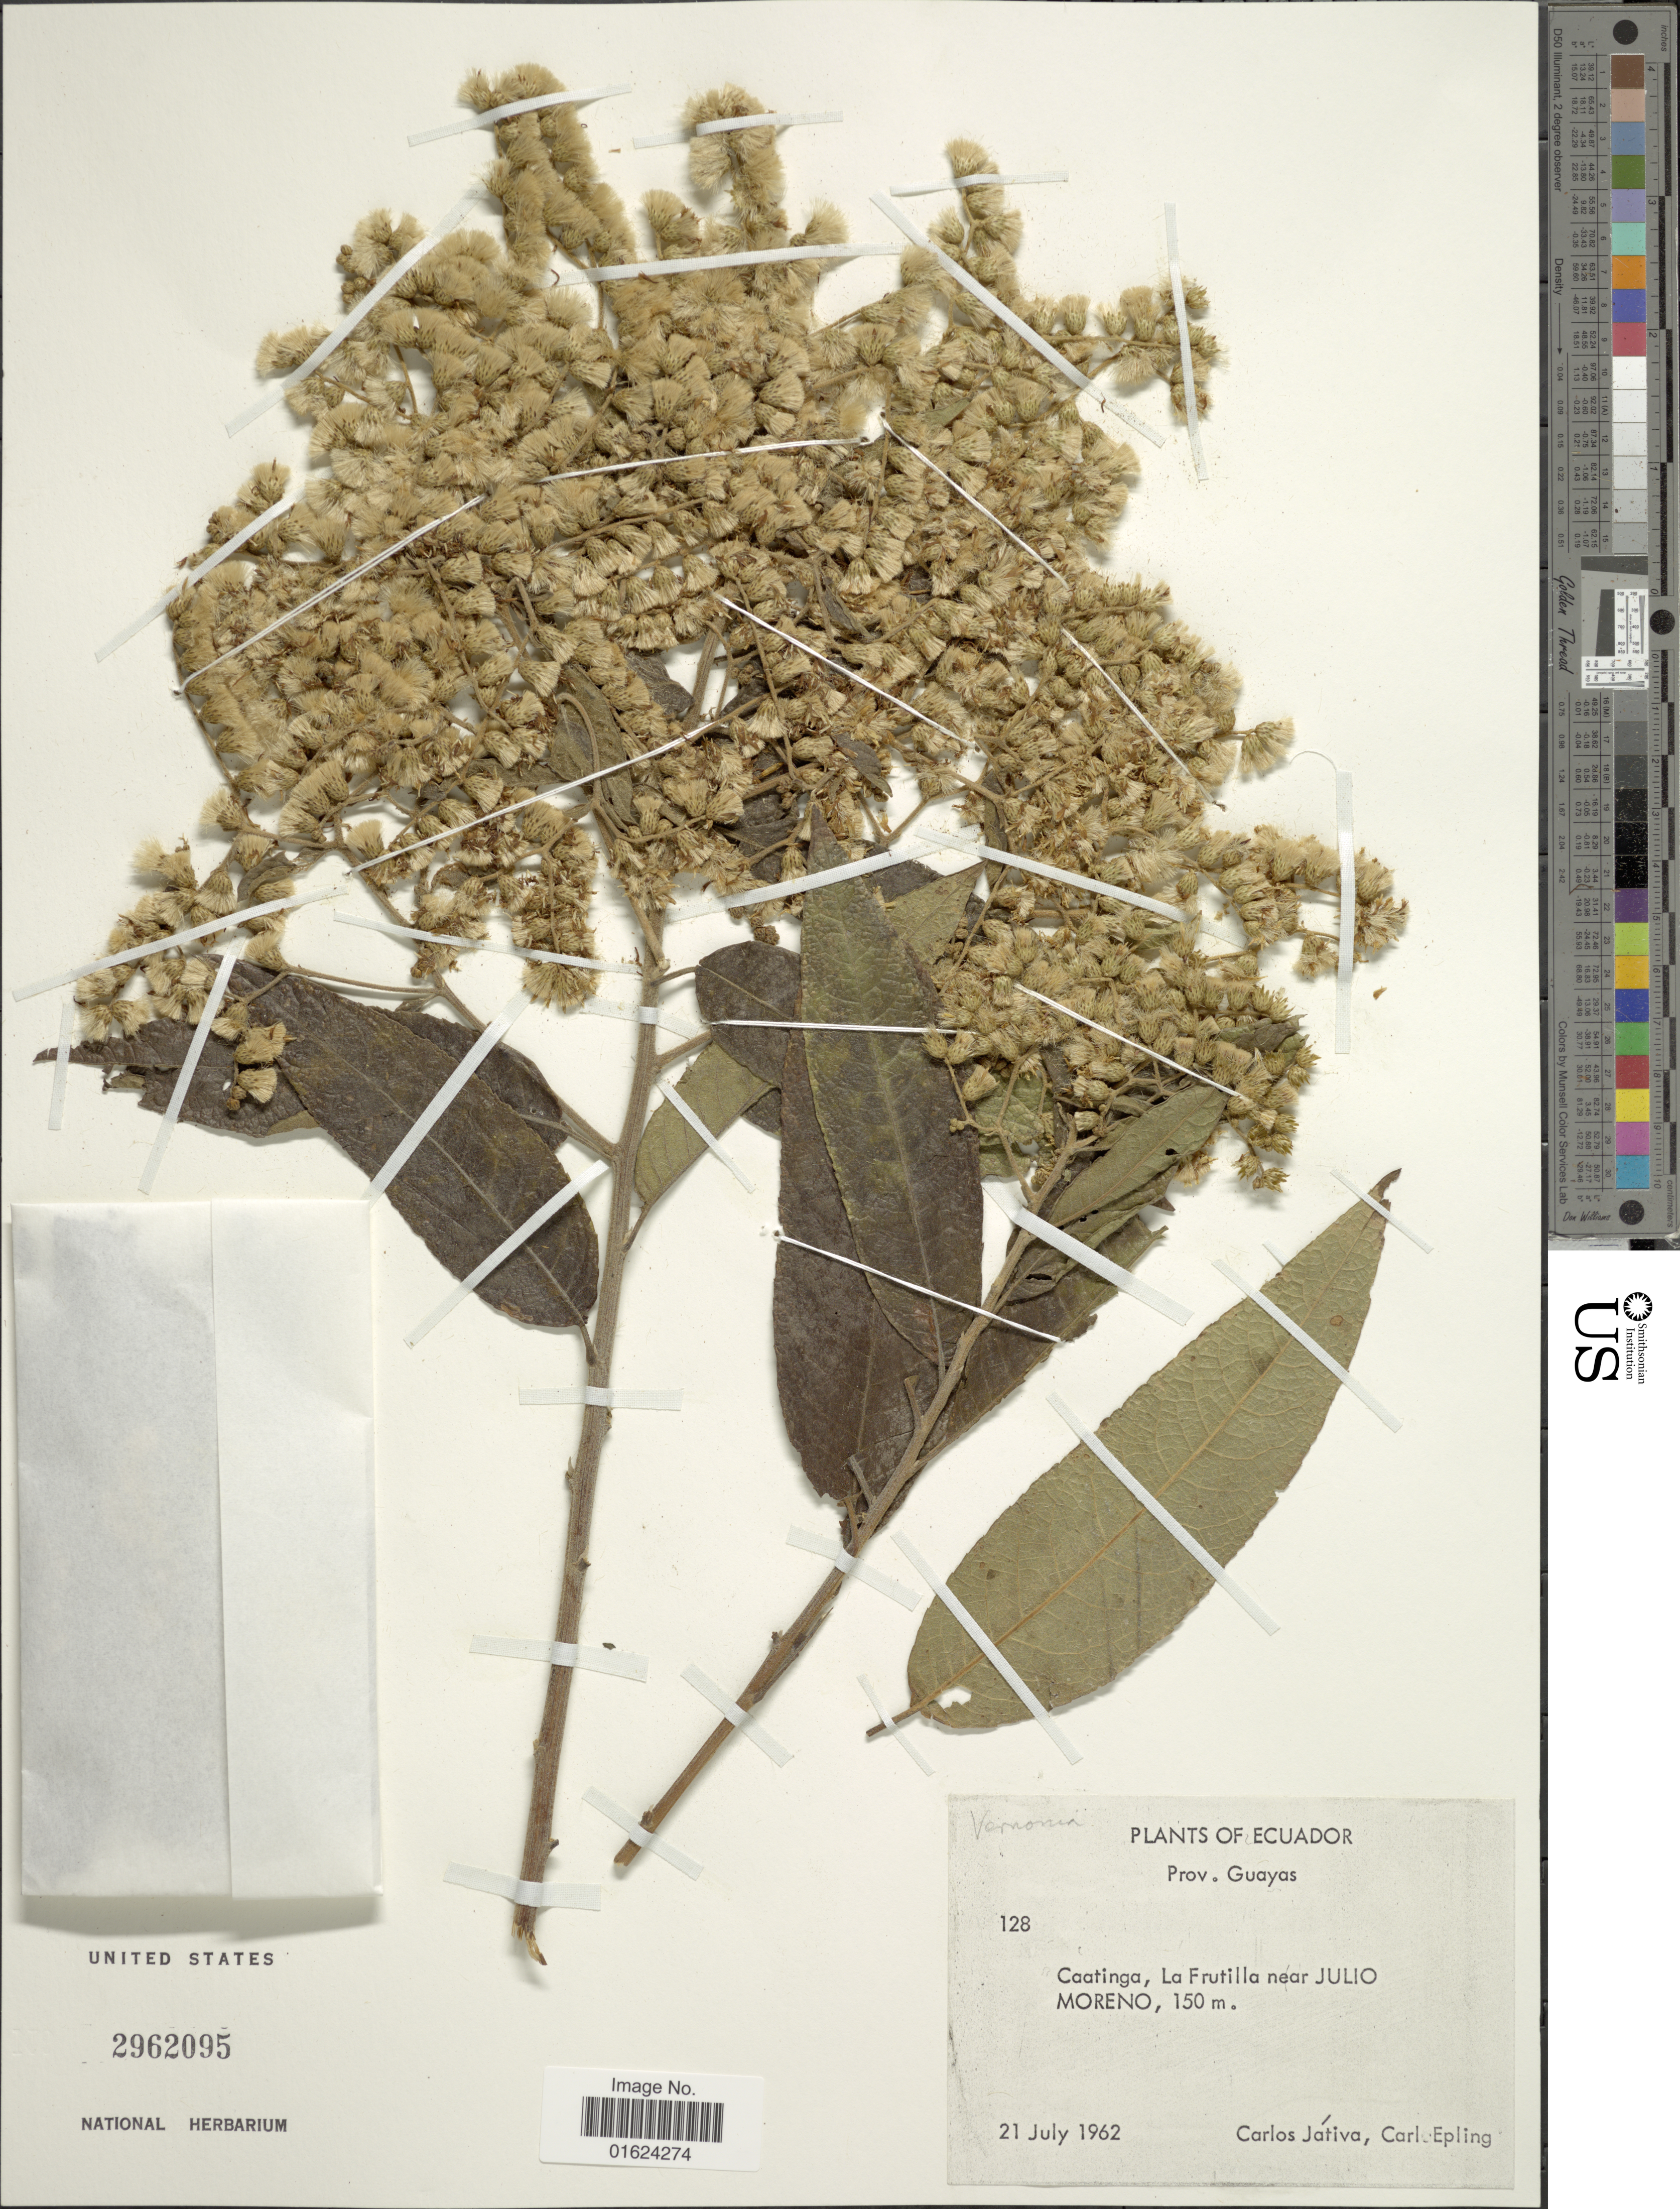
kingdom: Plantae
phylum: Tracheophyta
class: Magnoliopsida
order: Asterales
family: Asteraceae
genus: Vernonanthura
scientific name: Vernonanthura patens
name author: (Kunth) H. Rob.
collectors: C. D. Játiva & C. C. Epling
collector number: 128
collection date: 1962-07-21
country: Ecuador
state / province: Guayas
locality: Prov. Guayas, Caatinga, La Frutilla near Julio Moreno.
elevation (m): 150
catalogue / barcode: US 2962095